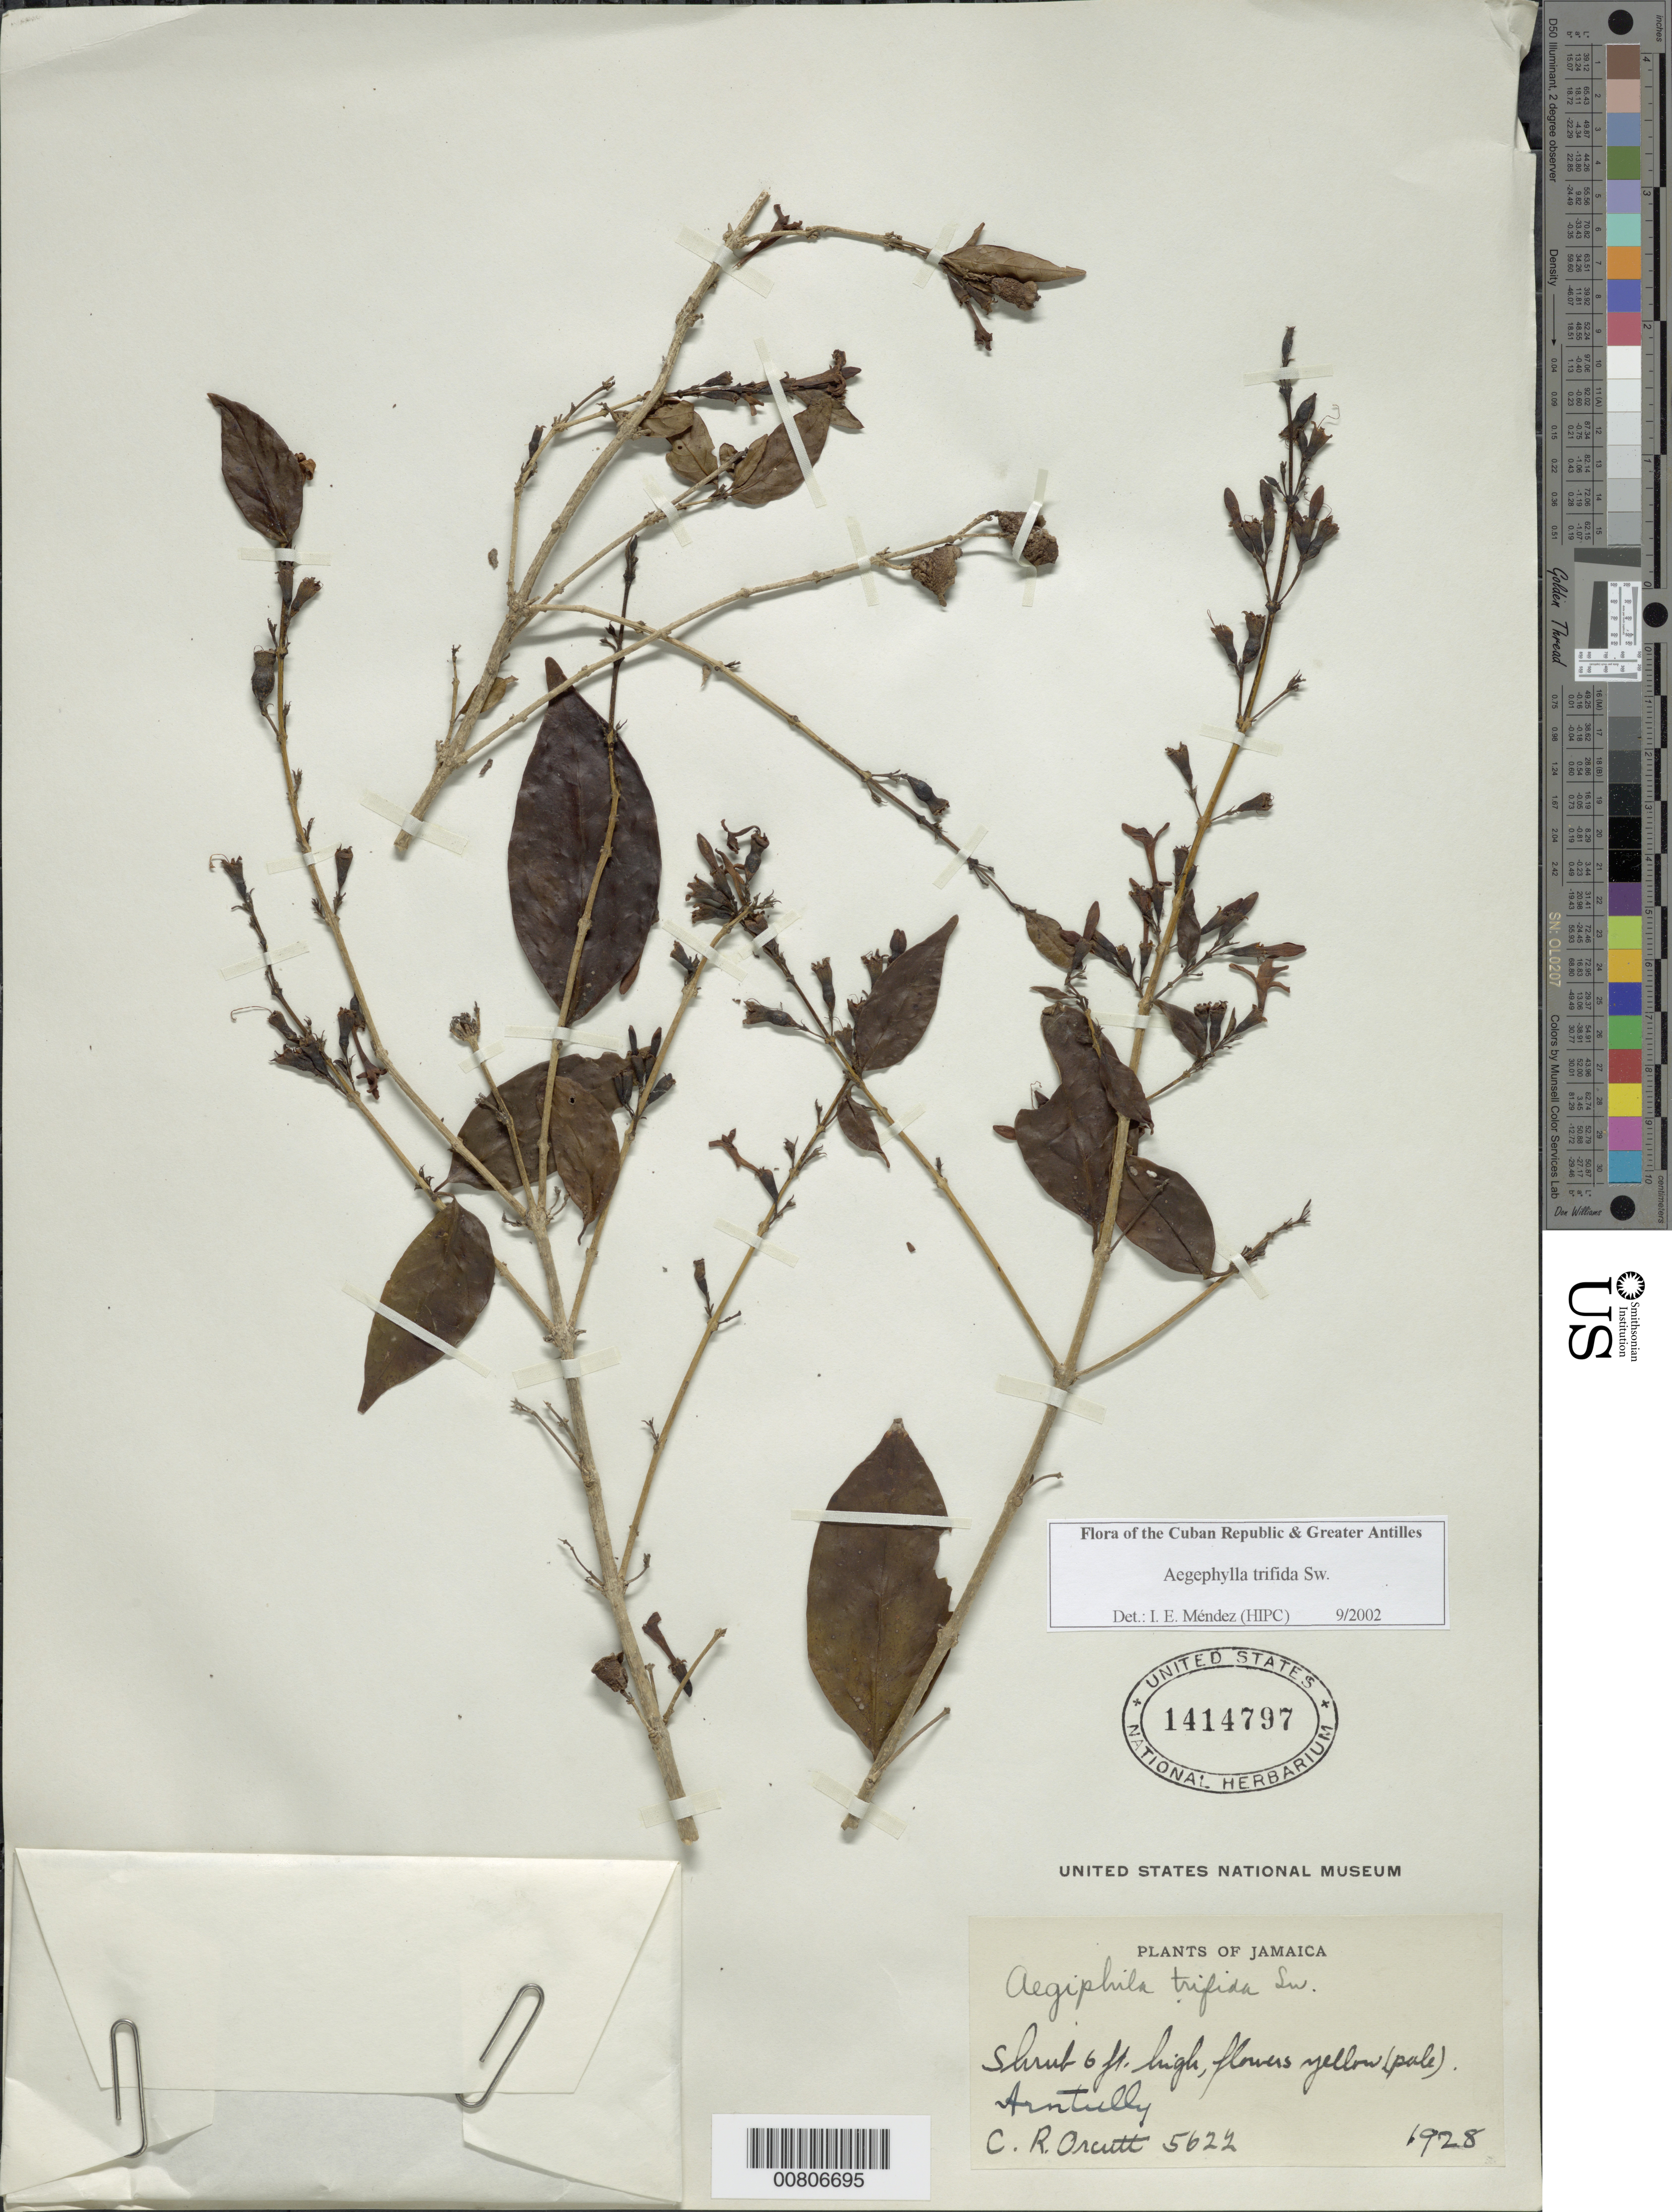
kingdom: Plantae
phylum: Tracheophyta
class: Magnoliopsida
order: Lamiales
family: Lamiaceae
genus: Aegiphila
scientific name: Aegiphila trifida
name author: Sw.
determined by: Méndez, Isidro E., (HIPC)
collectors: C. R. Orcutt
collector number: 5622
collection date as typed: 1928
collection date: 1928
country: Jamaica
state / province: Saint Thomas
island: Jamaica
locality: Arntully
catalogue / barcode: US 1414797